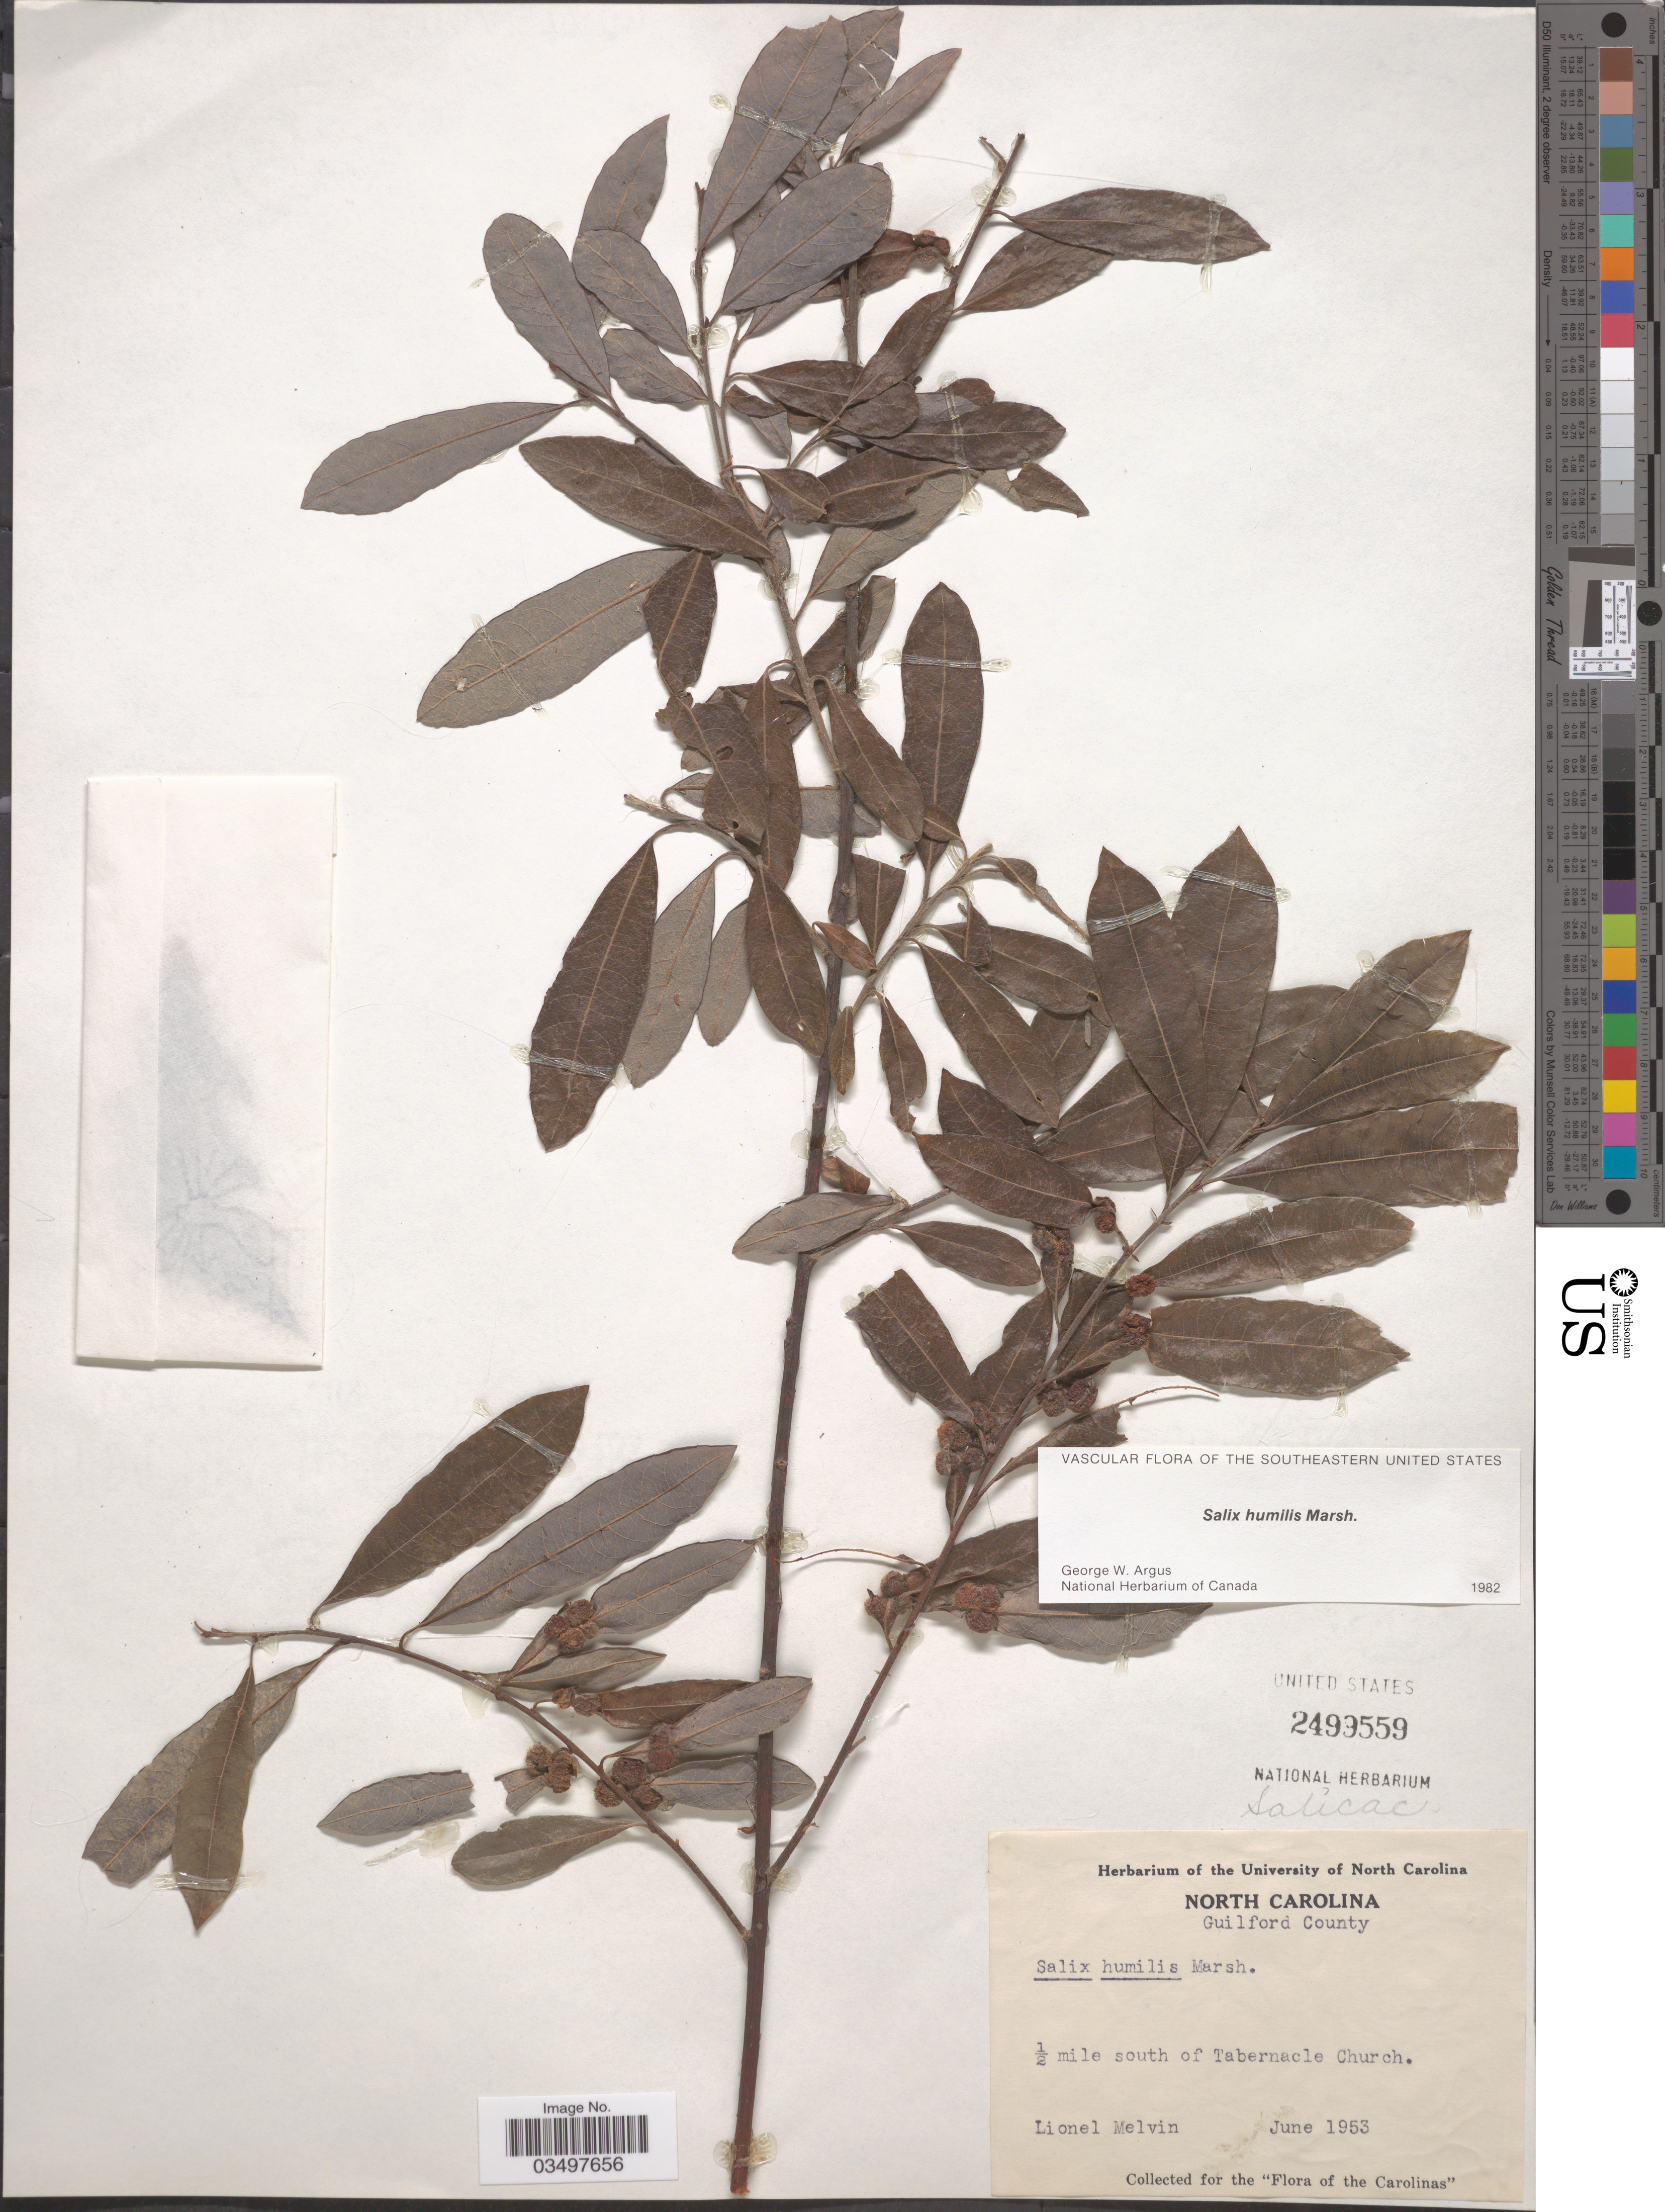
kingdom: Plantae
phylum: Tracheophyta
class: Magnoliopsida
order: Malpighiales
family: Salicaceae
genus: Salix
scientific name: Salix humilis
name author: Marshall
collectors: L. Melvin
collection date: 1953-06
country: United States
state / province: North Carolina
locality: Guilford County. ½ mile south of Tabernacle Church.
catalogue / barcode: US 2499559